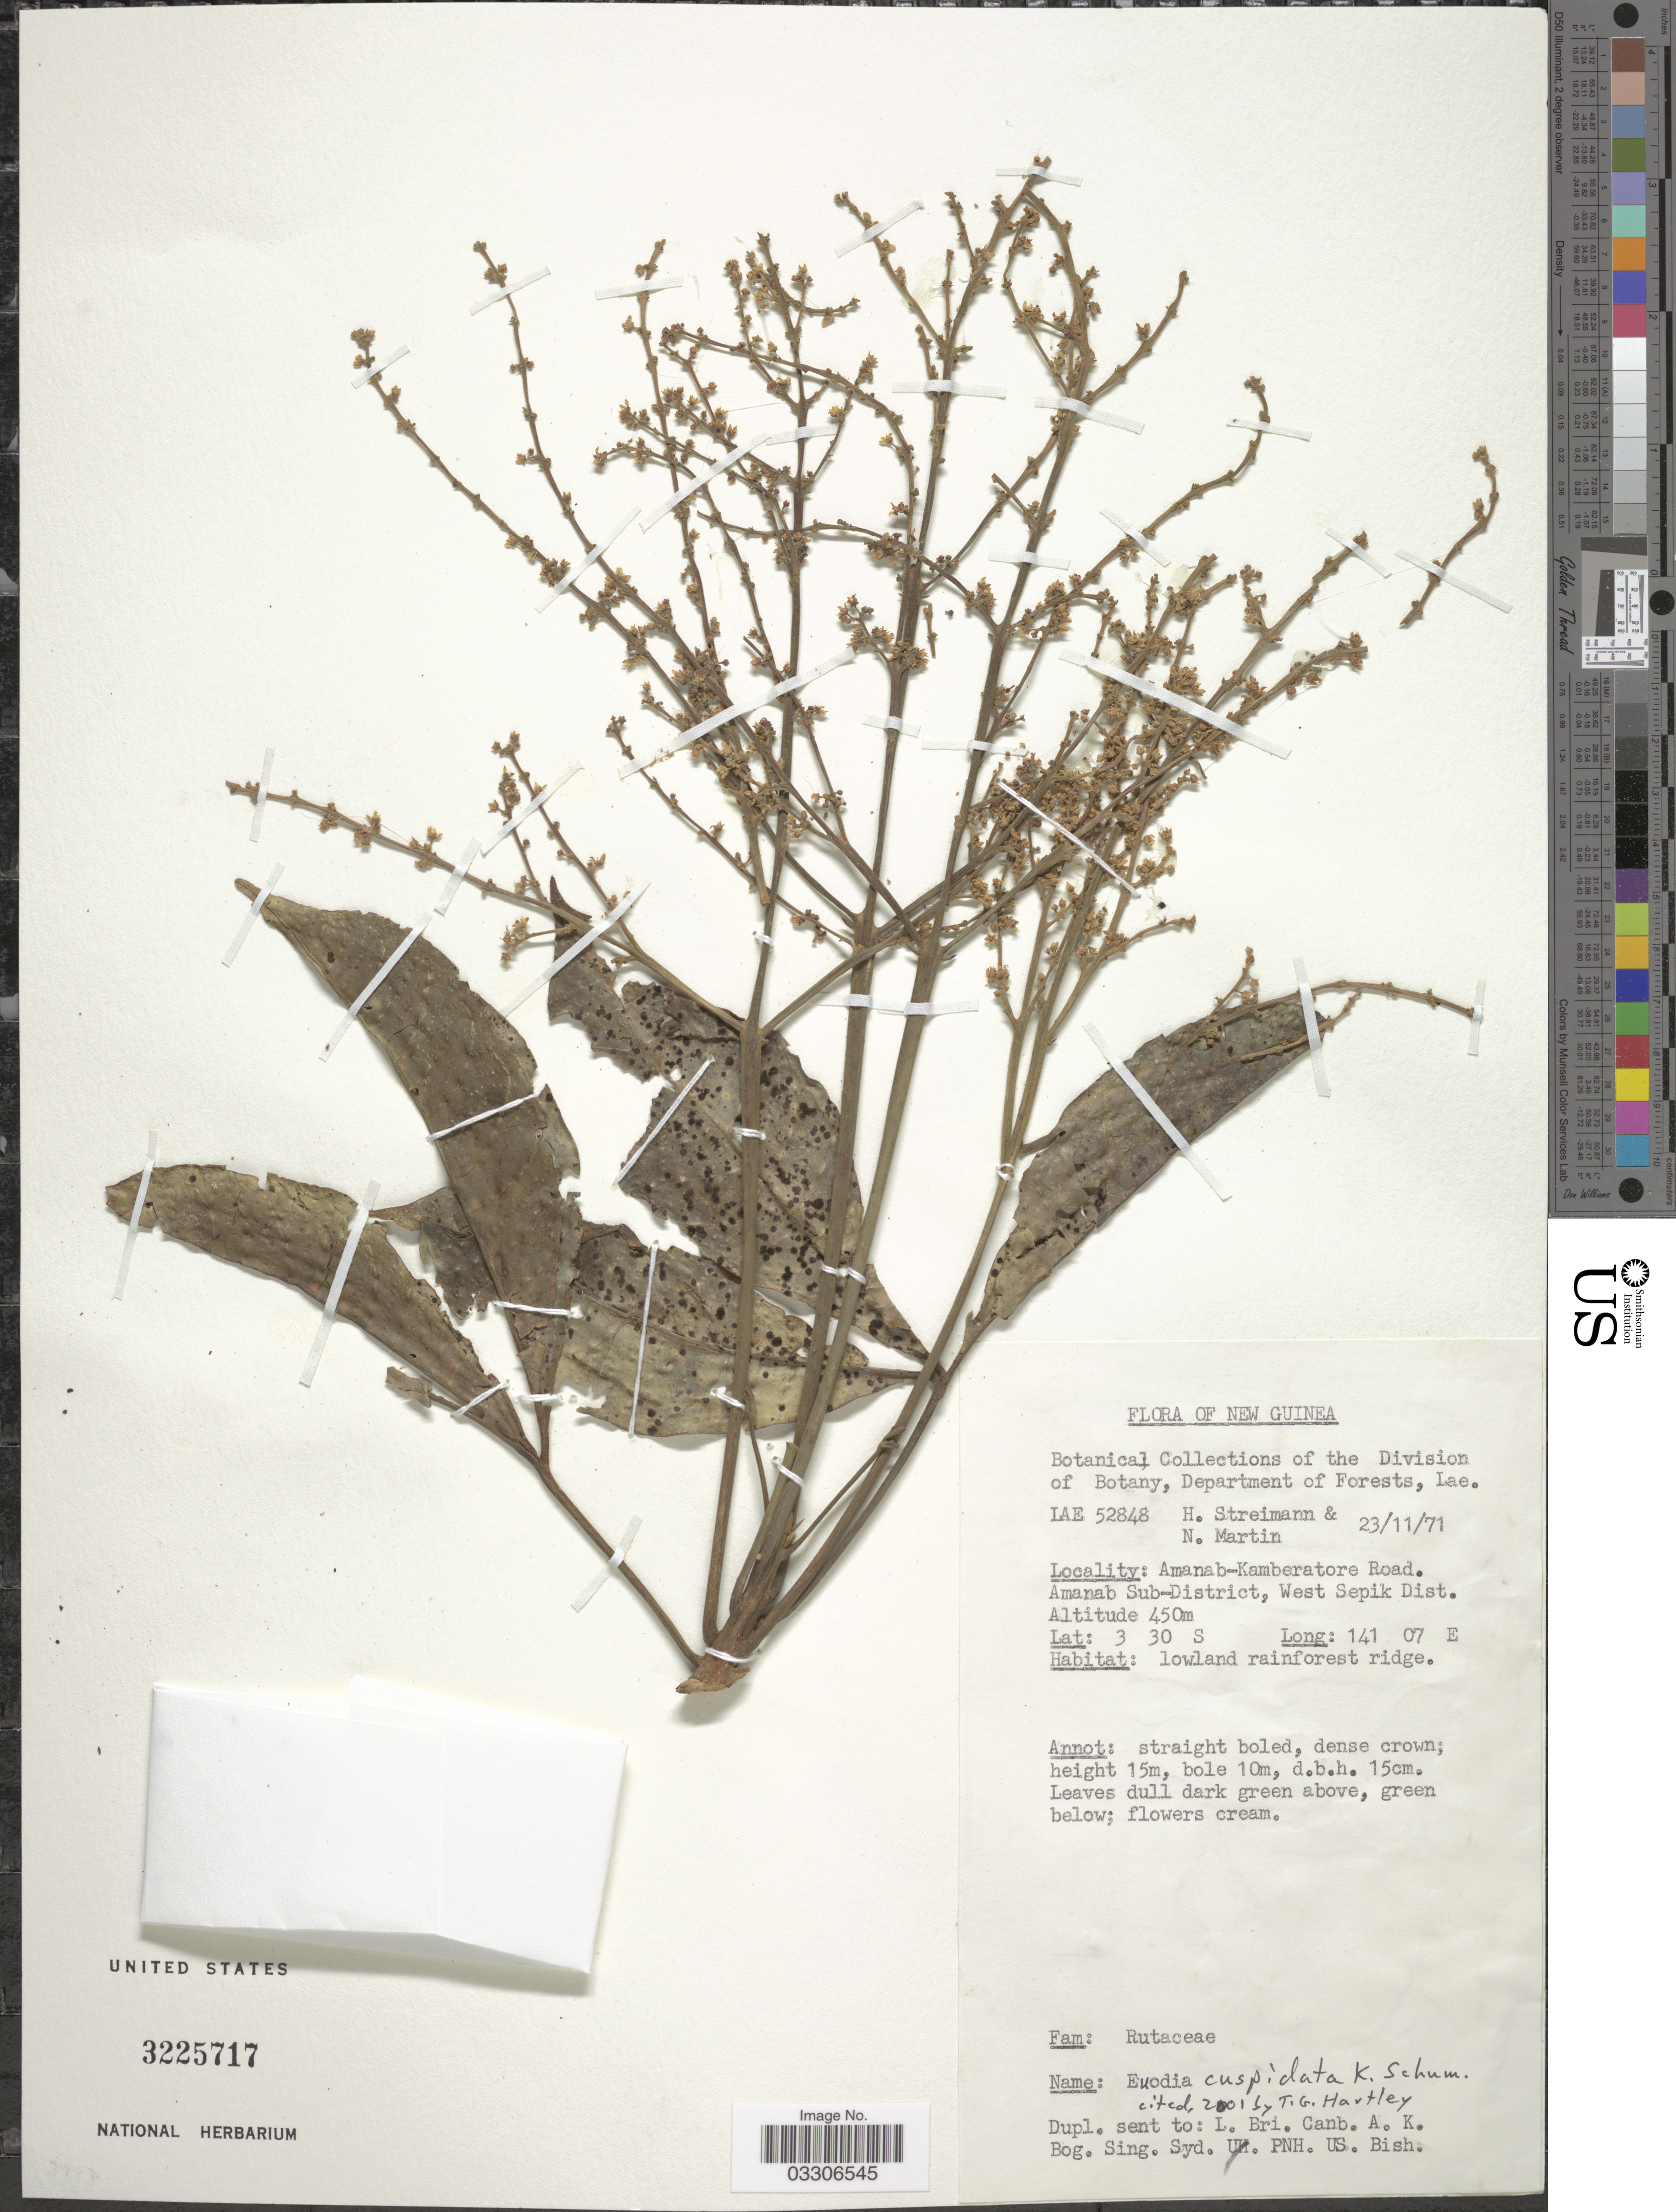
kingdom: Plantae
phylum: Tracheophyta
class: Magnoliopsida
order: Sapindales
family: Rutaceae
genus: Euodia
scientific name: Euodia cuspidata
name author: K. Schum.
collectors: H. Streimann & N. Martin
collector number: LAE 52848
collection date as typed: Transcribed d/m/y: 23/11/71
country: Papua New Guinea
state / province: Sandaun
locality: New Guinea. Amanab-Kamberatore Road. Amanab Sub-District, West Sepik Dist.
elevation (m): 450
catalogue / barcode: US 3225717